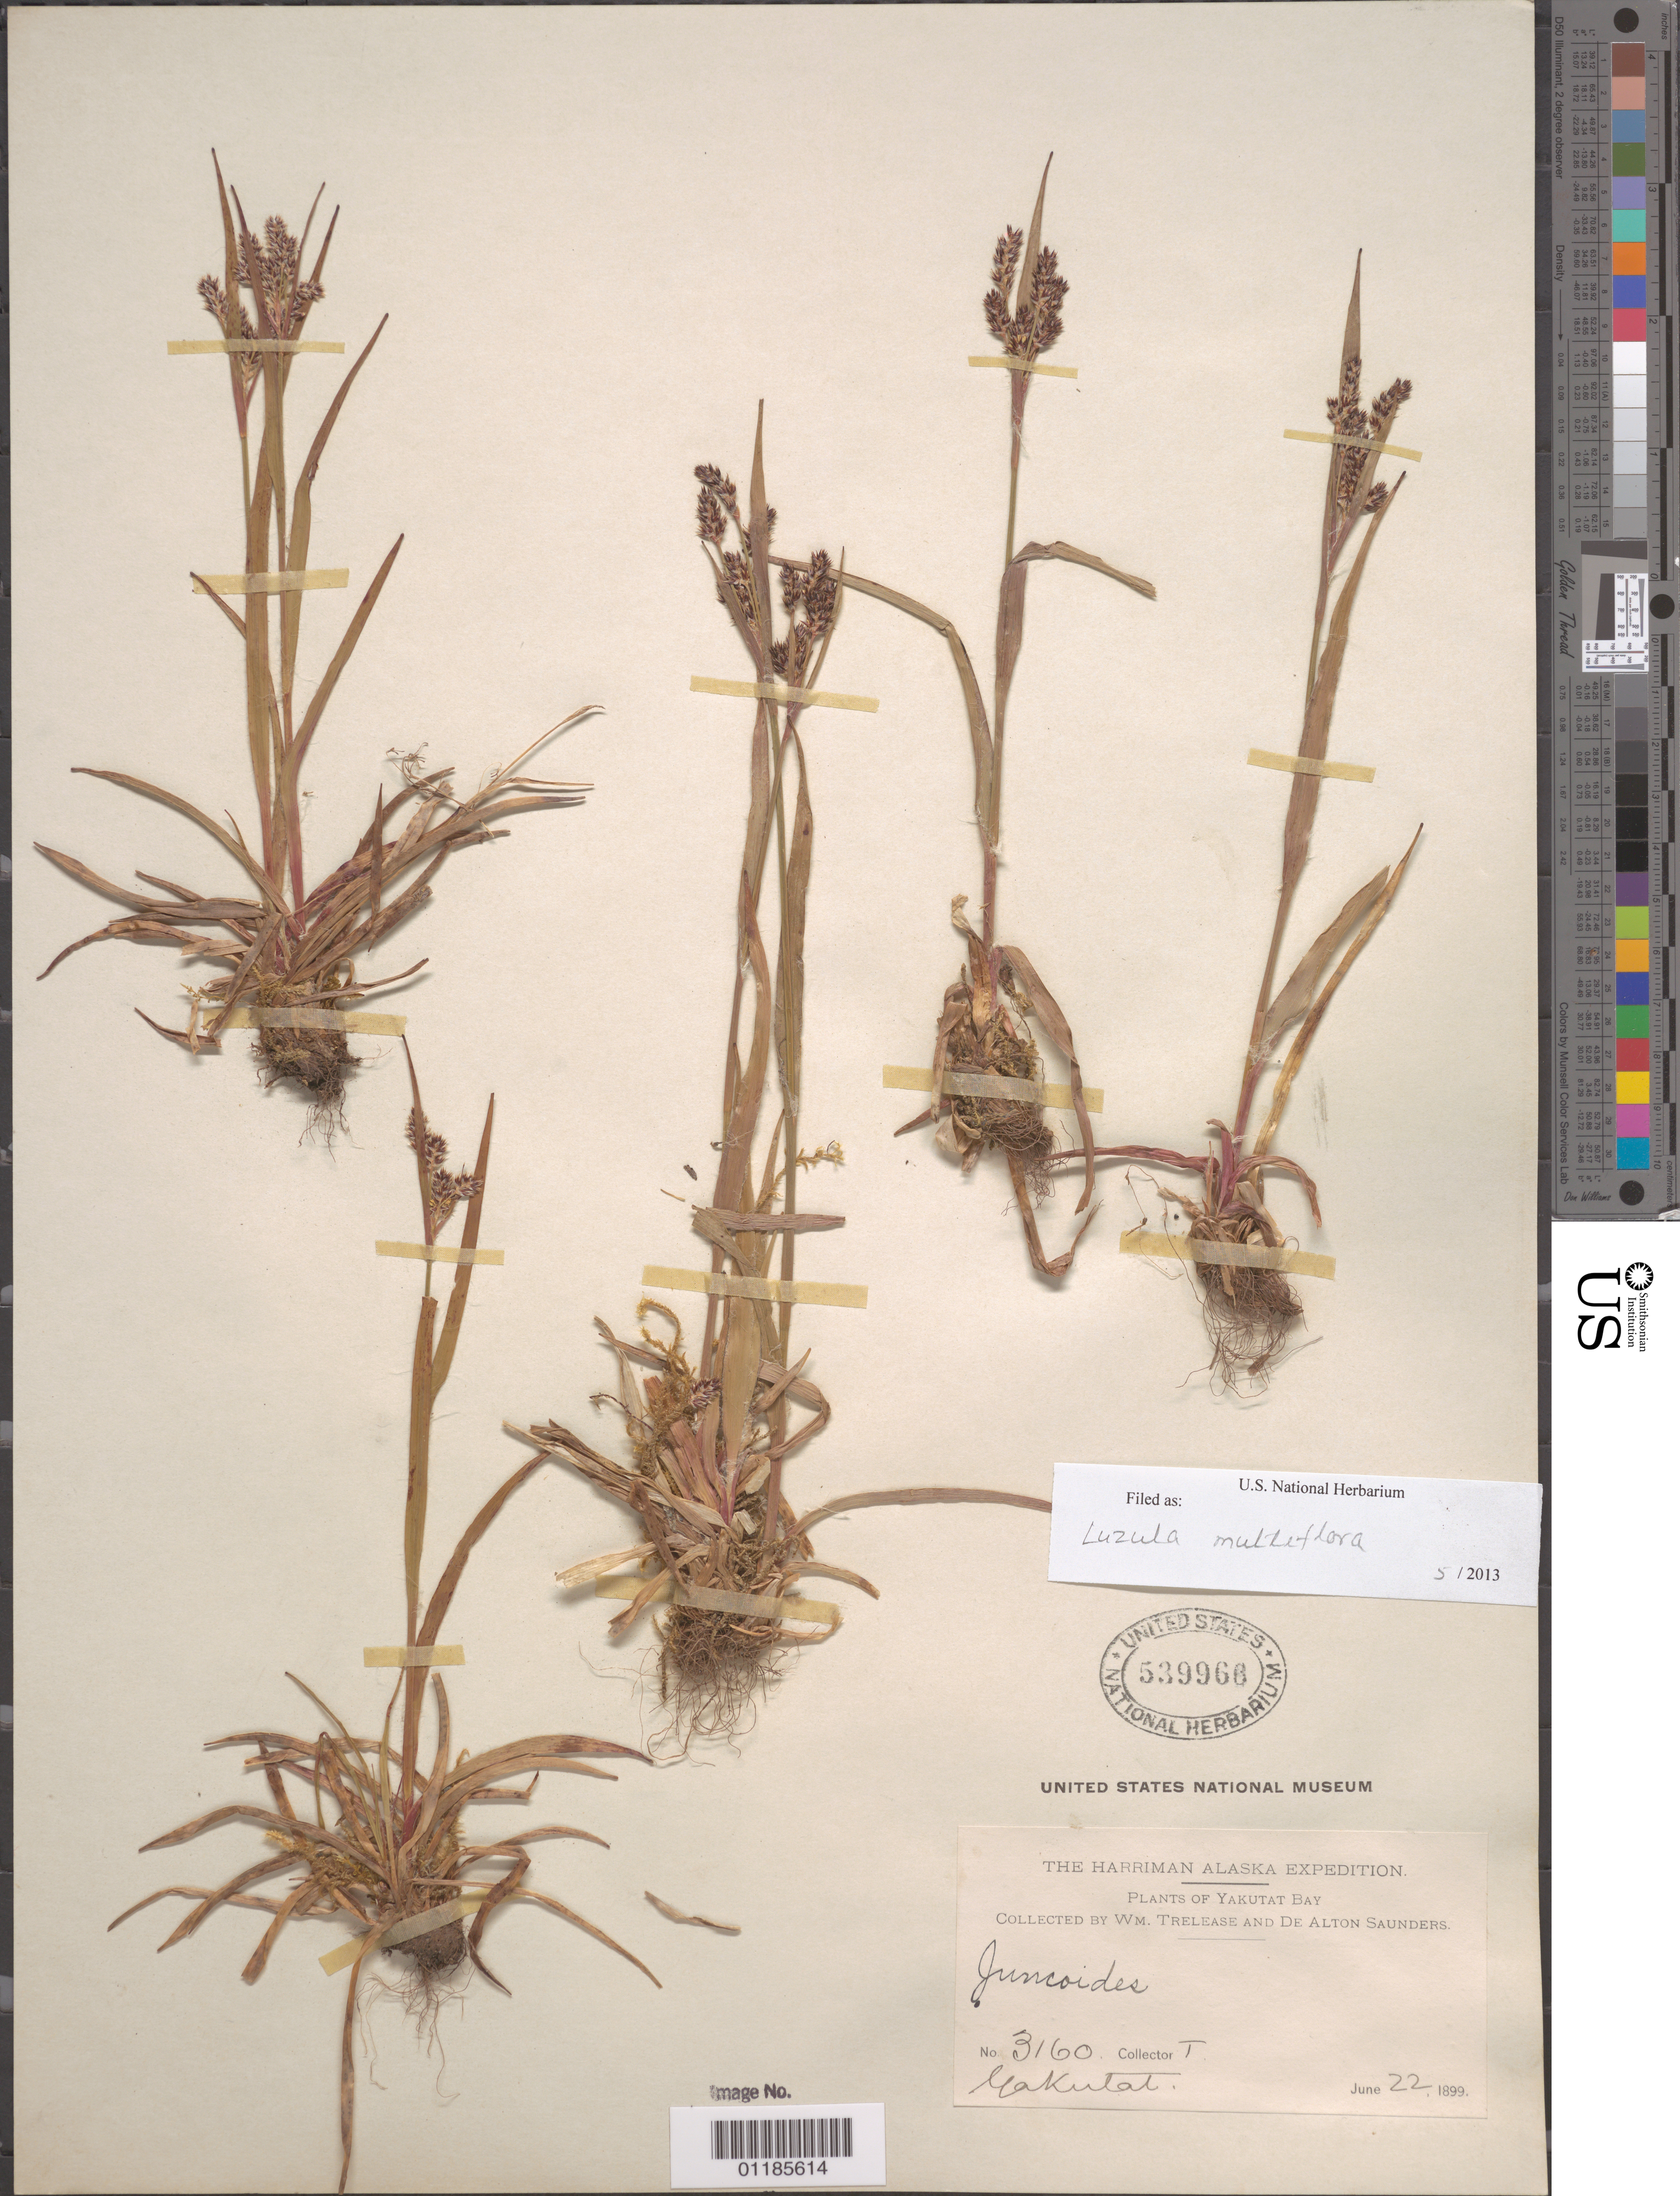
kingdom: Plantae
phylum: Tracheophyta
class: Liliopsida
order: Poales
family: Juncaceae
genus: Luzula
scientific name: Luzula multiflora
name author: (Ehrh.) Lej.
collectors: W. Trelease & D. Saunders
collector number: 3160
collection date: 1899-06-22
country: United States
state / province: Alaska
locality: Yakutat Bay.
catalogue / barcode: US 539966